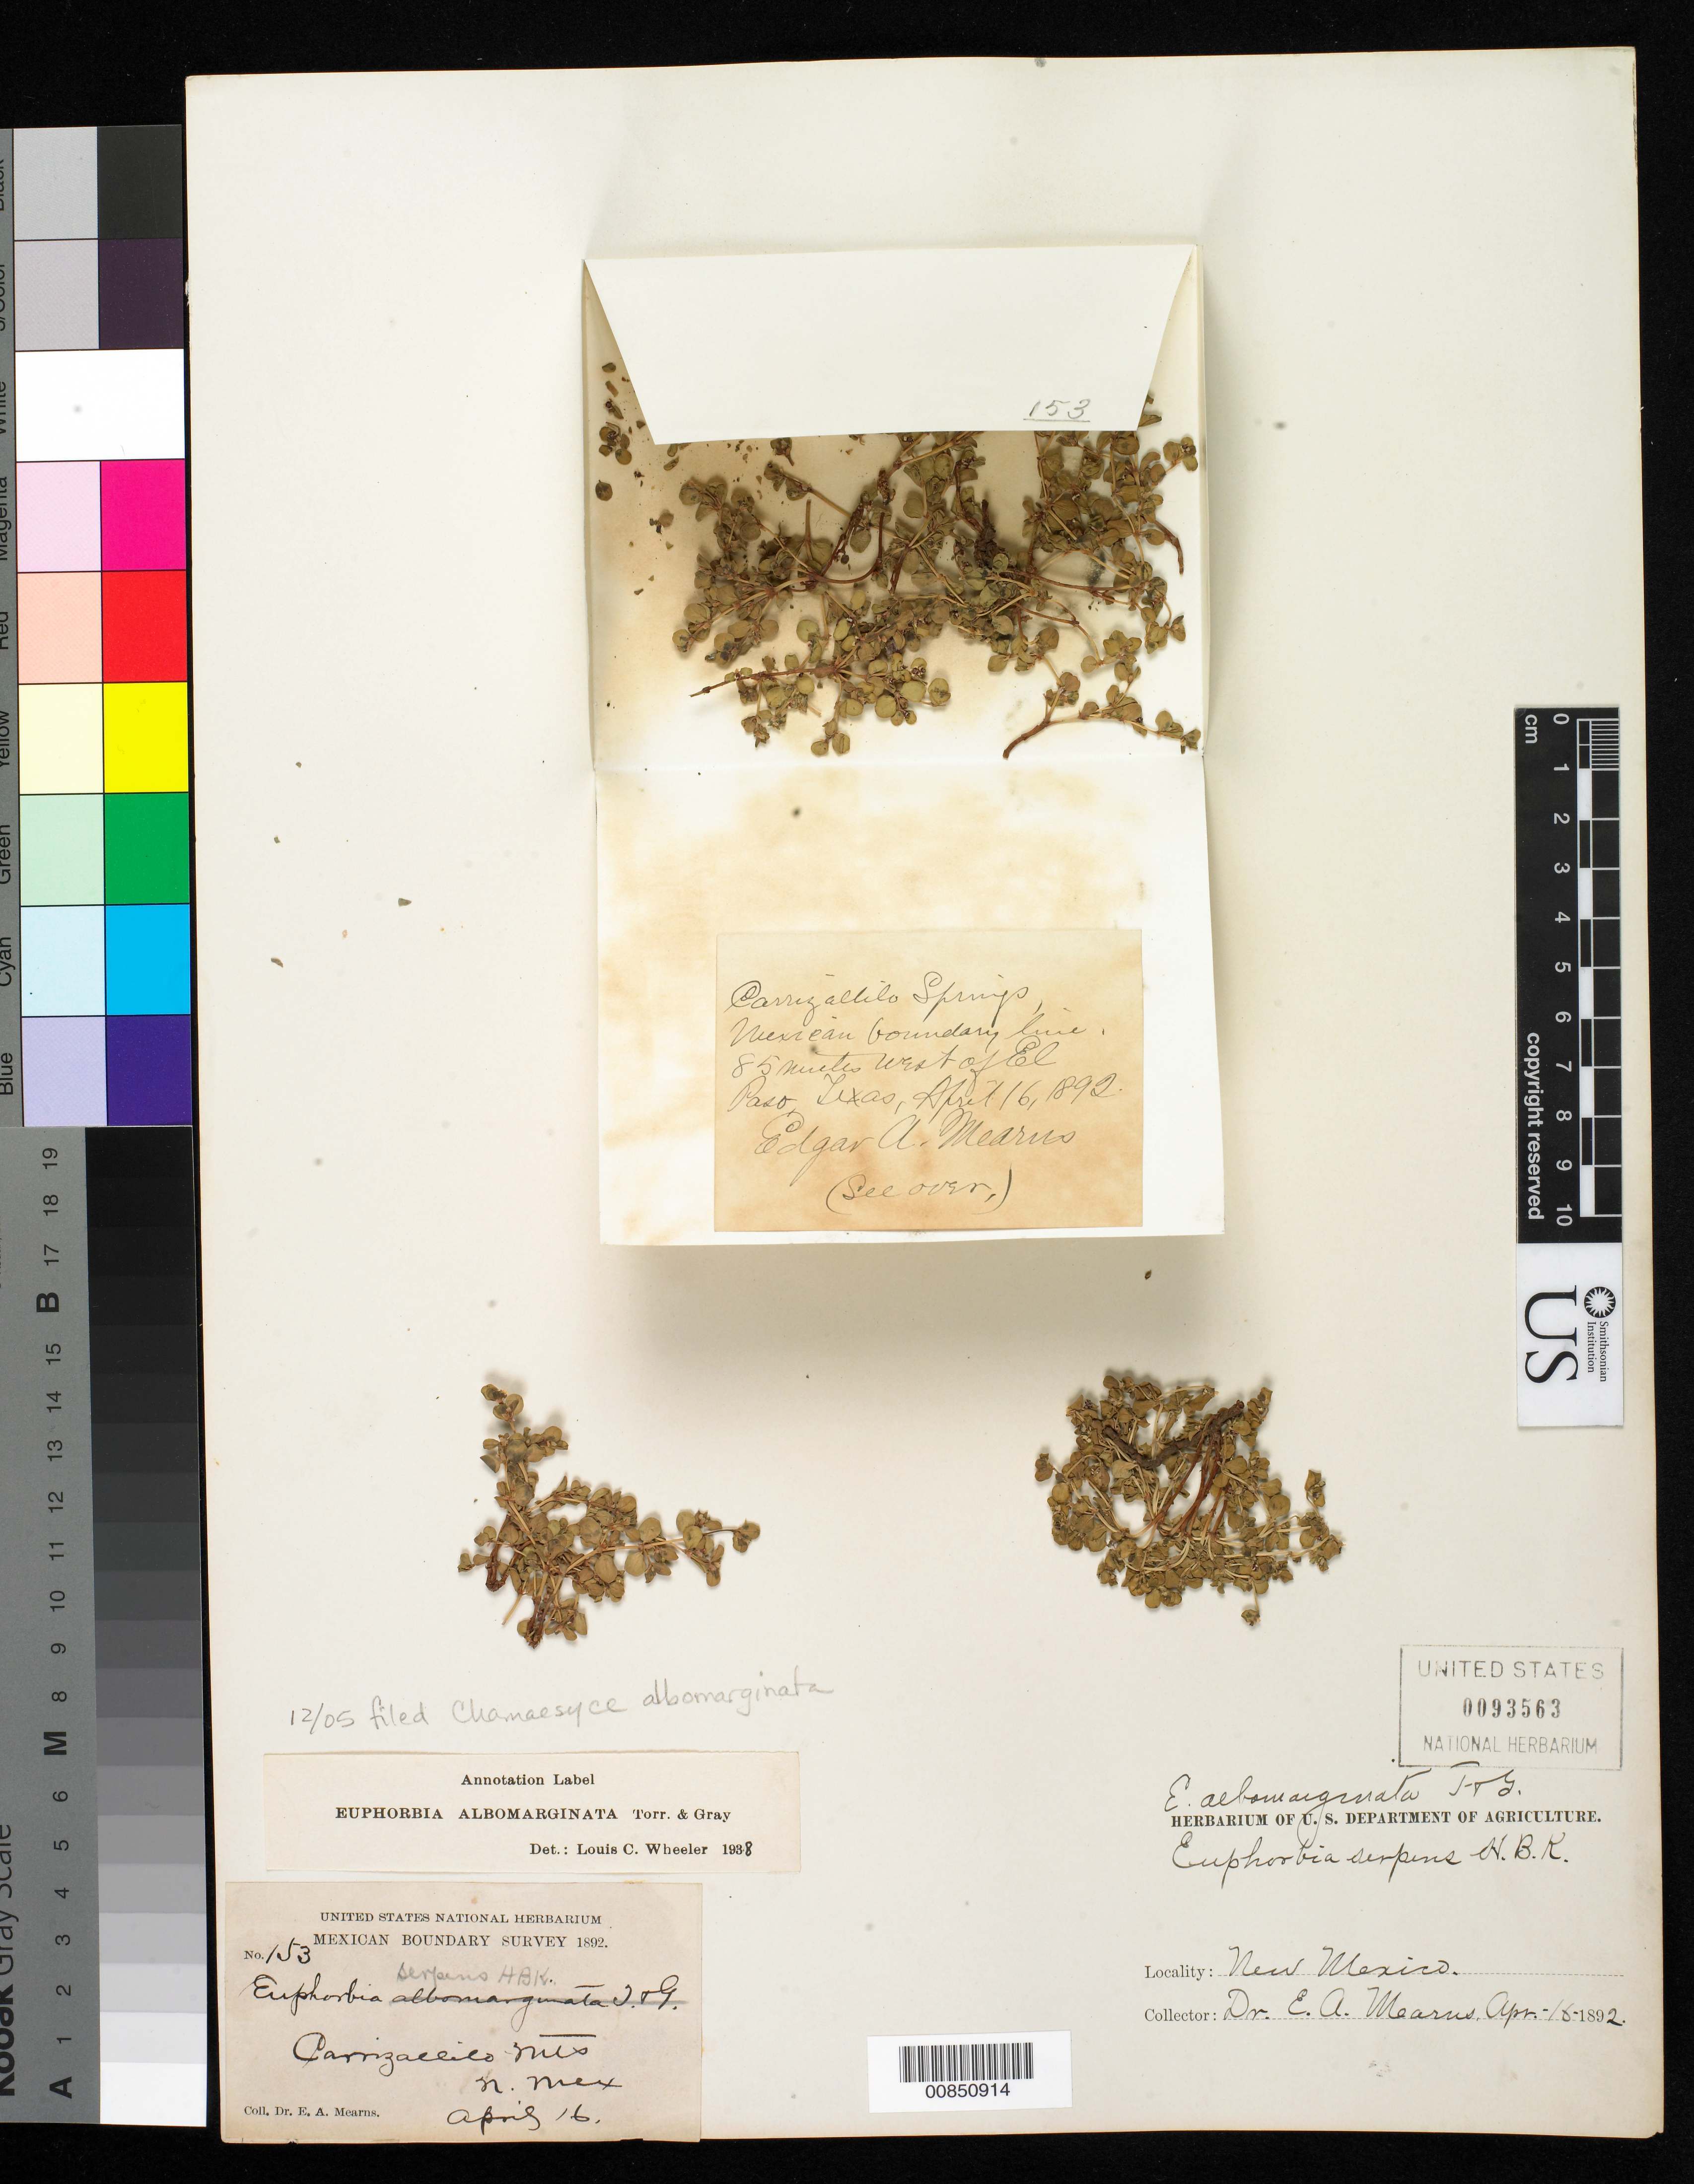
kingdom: Plantae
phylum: Tracheophyta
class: Magnoliopsida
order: Malpighiales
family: Euphorbiaceae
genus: Chamaesyce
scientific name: Chamaesyce albomarginata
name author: (Torr. & A. Gray) Small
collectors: E. A. Mearns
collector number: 153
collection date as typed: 16 Apr 1892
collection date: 1892-04-16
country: United States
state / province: New Mexico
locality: Carrizalito Mts., Carrizalito Springs, Mexican boundary line, 85 miles west of El Paso, Texas.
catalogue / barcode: US 93563